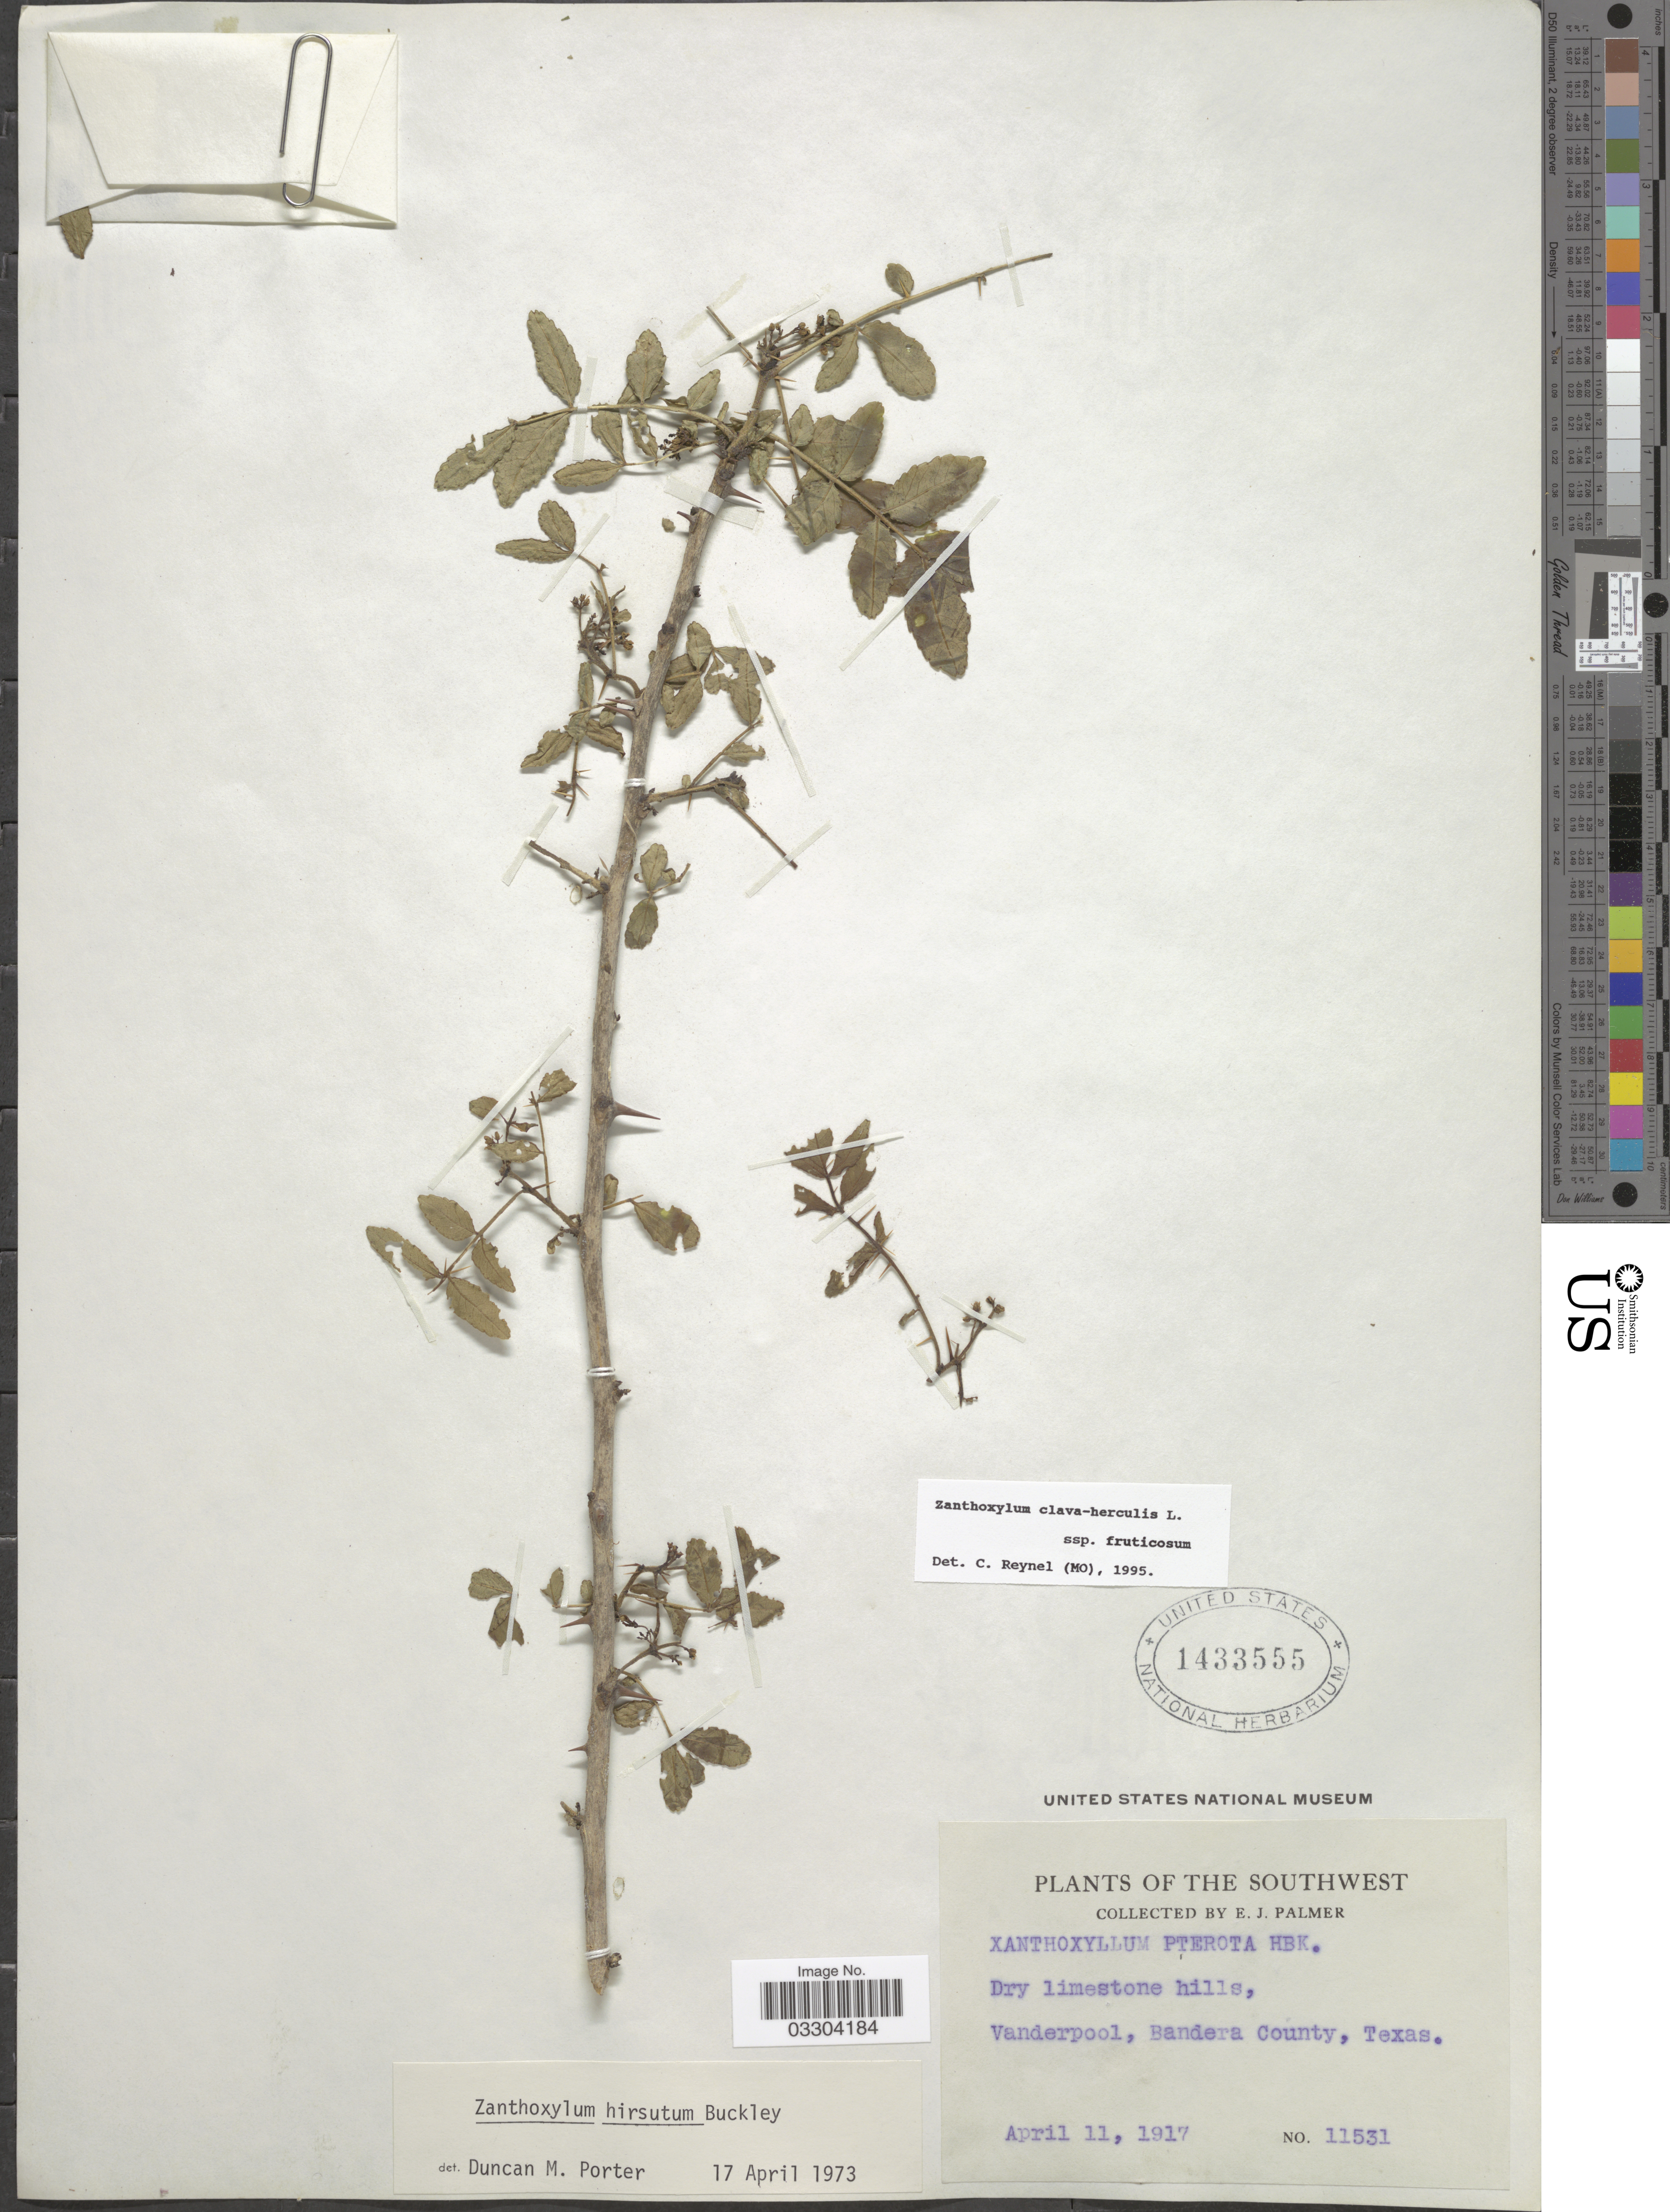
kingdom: Plantae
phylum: Tracheophyta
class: Magnoliopsida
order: Sapindales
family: Rutaceae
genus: Zanthoxylum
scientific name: Zanthoxylum clava-herculis subsp. fruticosum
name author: (A. Gray) Reynel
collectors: E. J. Palmer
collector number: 11531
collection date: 1917-04-11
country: United States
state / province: Texas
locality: The Southwest, Vanderpool, Bandera County.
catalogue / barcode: US 1433555